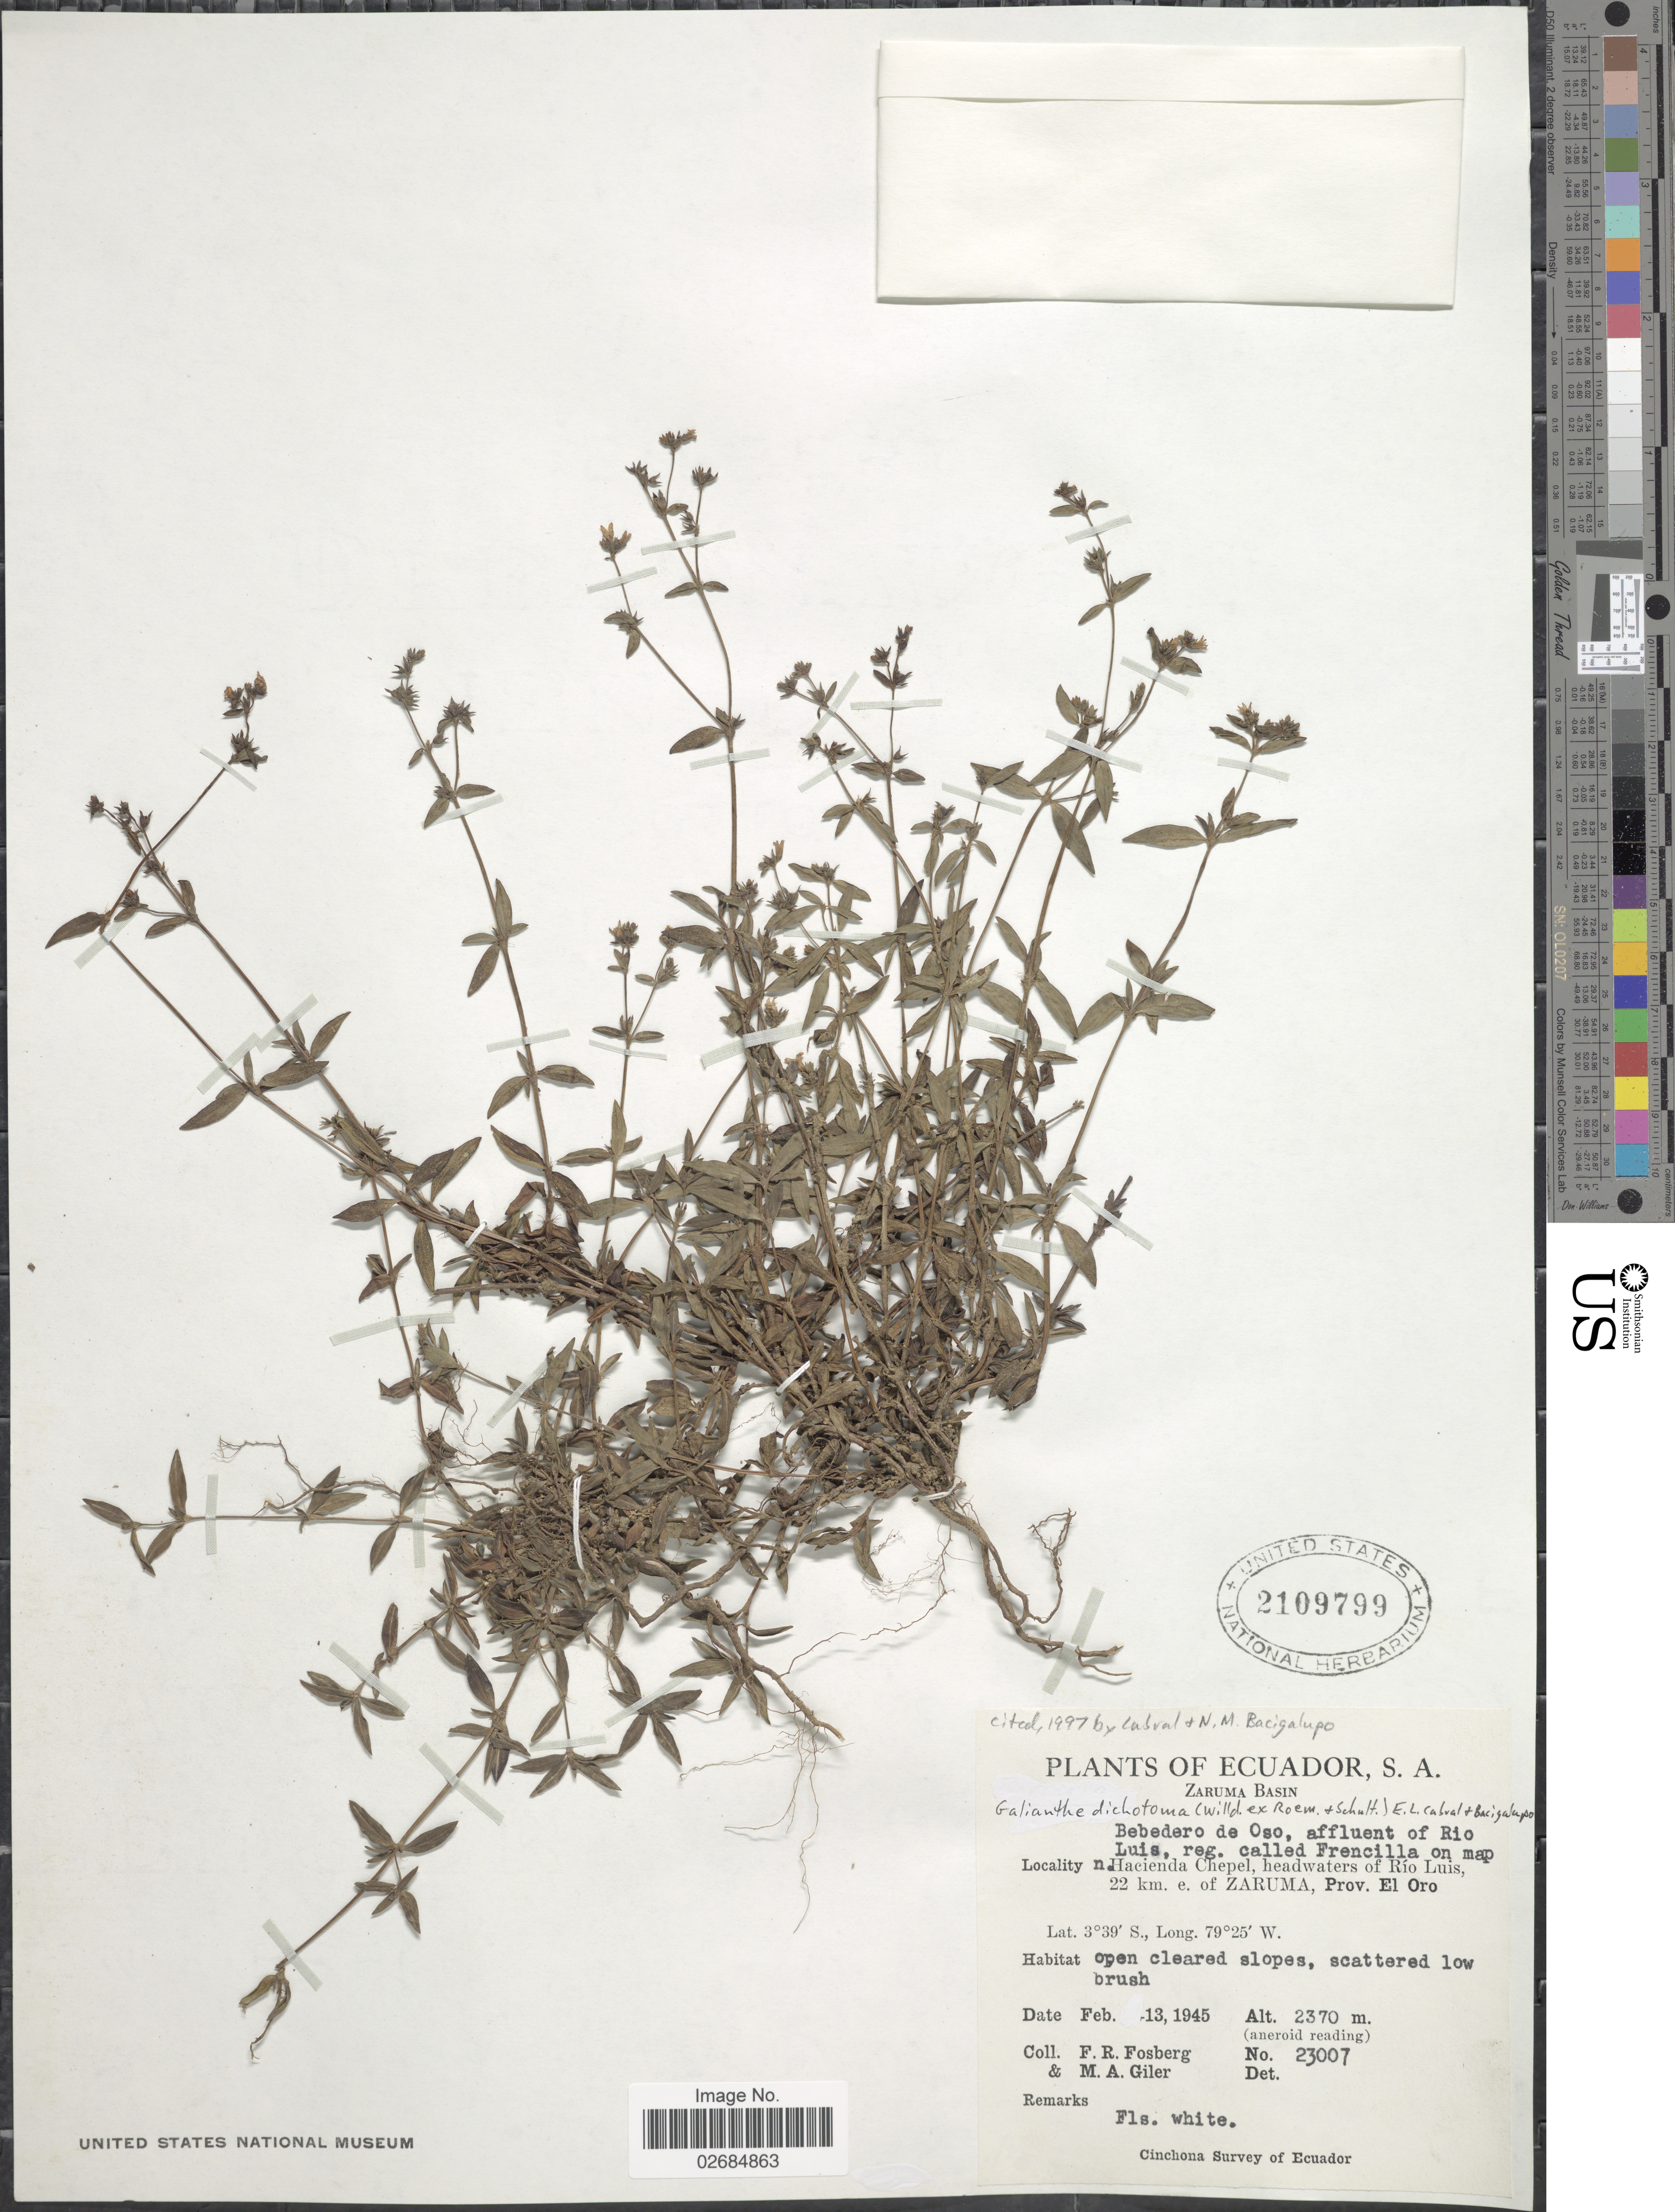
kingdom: Plantae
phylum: Tracheophyta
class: Magnoliopsida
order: Gentianales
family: Rubiaceae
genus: Galianthe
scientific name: Galianthe dichotoma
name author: (Willd.) E.L. Cabral & Bacigalupo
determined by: Kirkbride, J. H.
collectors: F. R. Fosberg & M. Giler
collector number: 23007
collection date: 1945-02-13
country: Ecuador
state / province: El Oro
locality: Zaruma Basin. Bebedero de Oso, affluent of Rio Luis, reg. called Frencilla on map. n. Hacienda Chepel, headwaters of Río Luis, 22 km. e. of Zaruma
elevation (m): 2370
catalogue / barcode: US 2109799